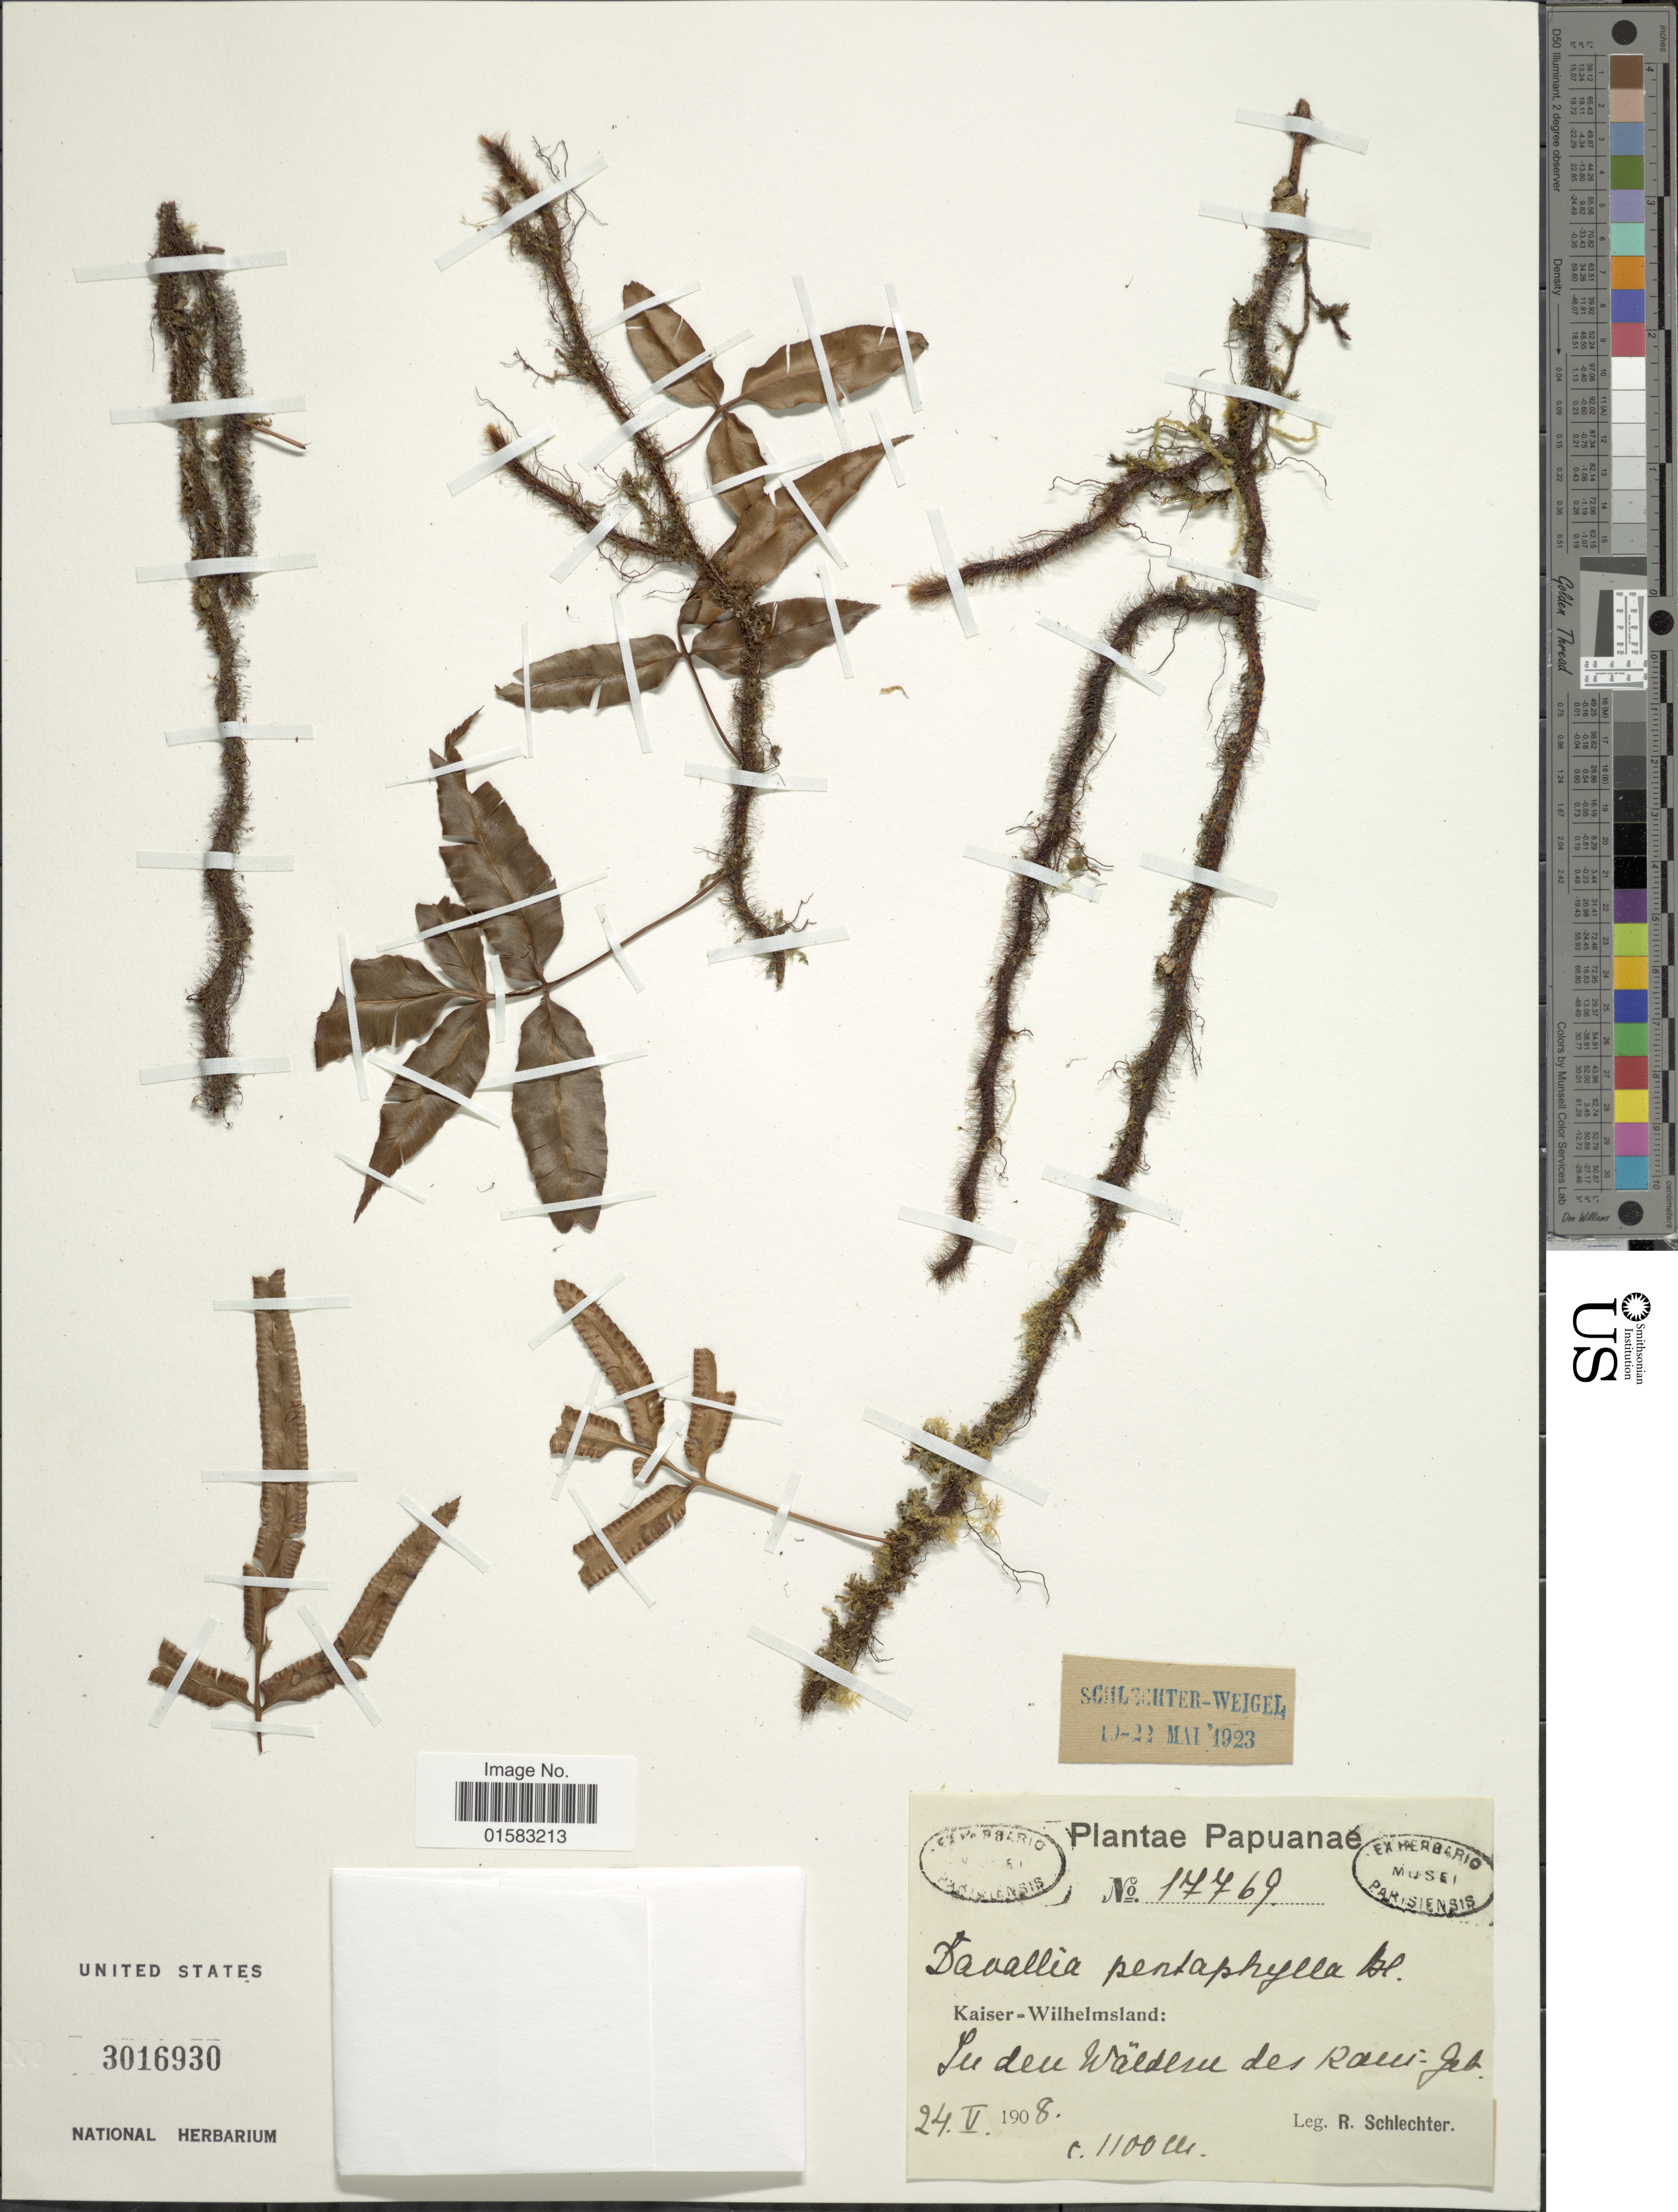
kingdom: Plantae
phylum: Tracheophyta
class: Polypodiopsida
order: Polypodiales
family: Davalliaceae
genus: Davallia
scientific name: Davallia pentaphylla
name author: Blume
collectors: F. R. R. Schlechter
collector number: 17769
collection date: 1908-05-24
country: Papua New Guinea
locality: Kaiser-Wilhelmsland: In Wäldern des Kani-geb.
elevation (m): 1100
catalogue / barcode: US 3016930